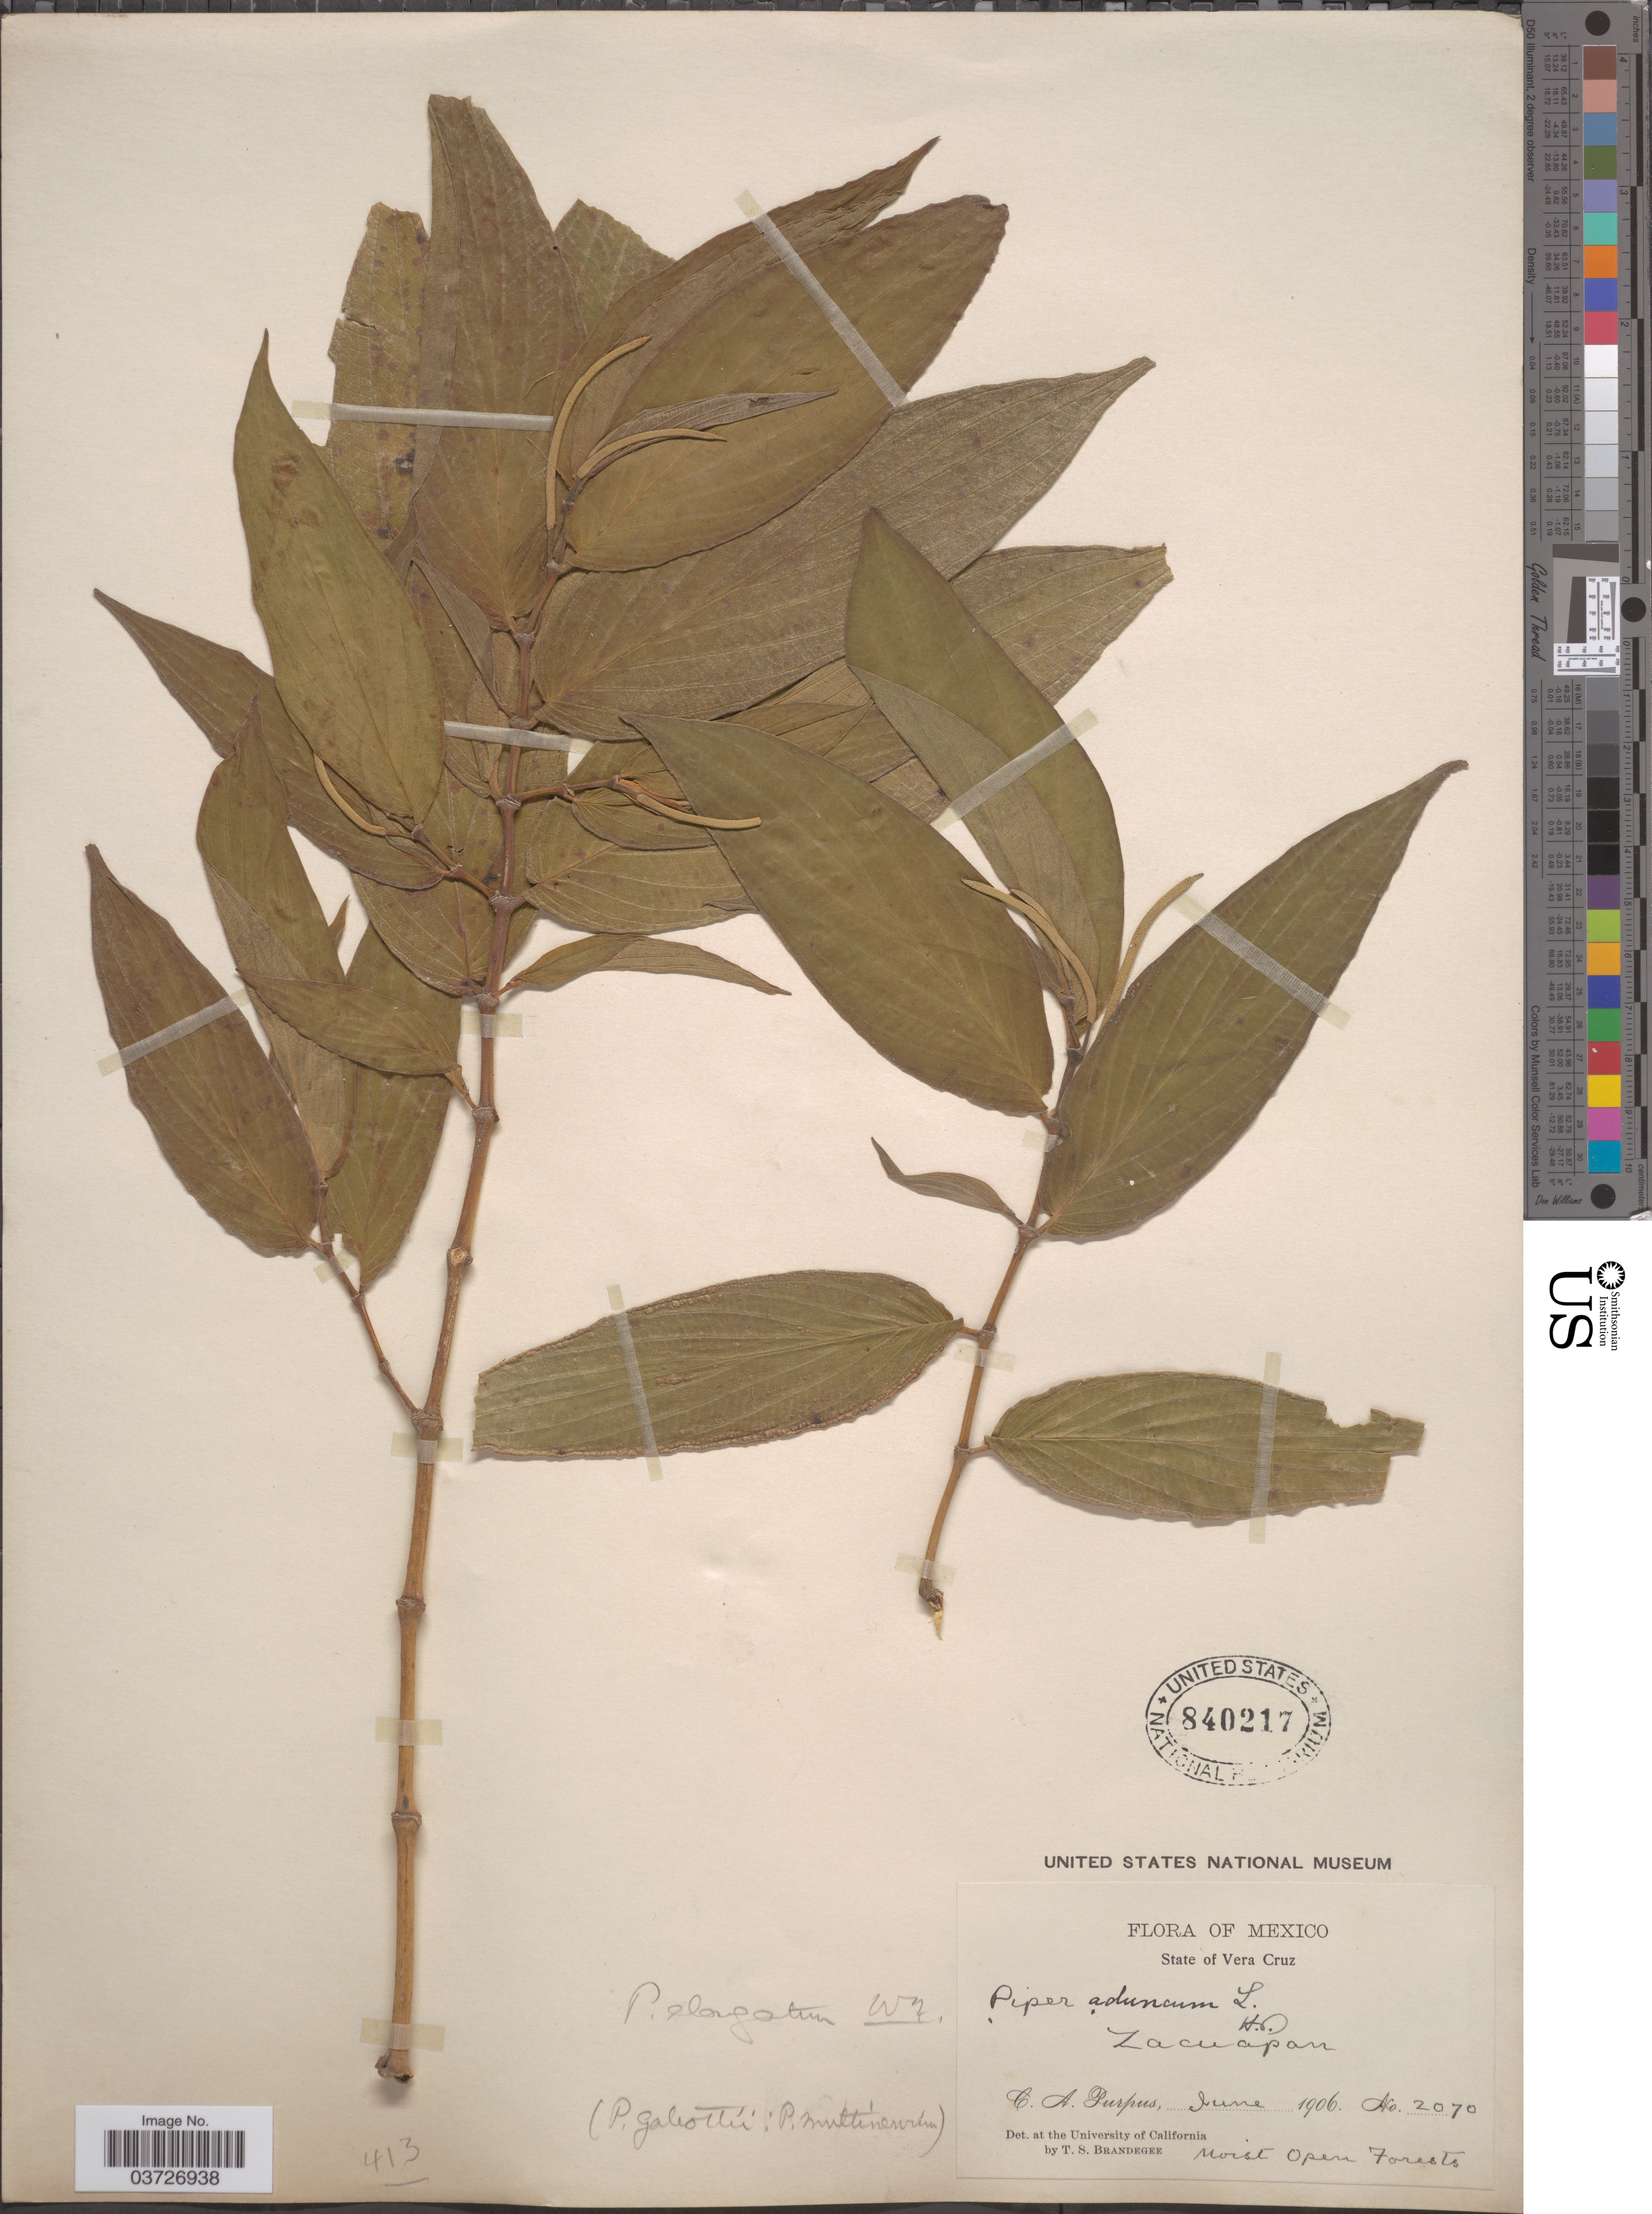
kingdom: Plantae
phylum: Tracheophyta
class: Magnoliopsida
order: Piperales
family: Piperaceae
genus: Piper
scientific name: Piper elongatum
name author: Vahl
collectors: C. A. Purpus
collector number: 2070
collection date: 1906-06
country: Mexico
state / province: Veracruz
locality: State of Vera Cruz. Zacuapan.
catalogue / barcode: US 840217